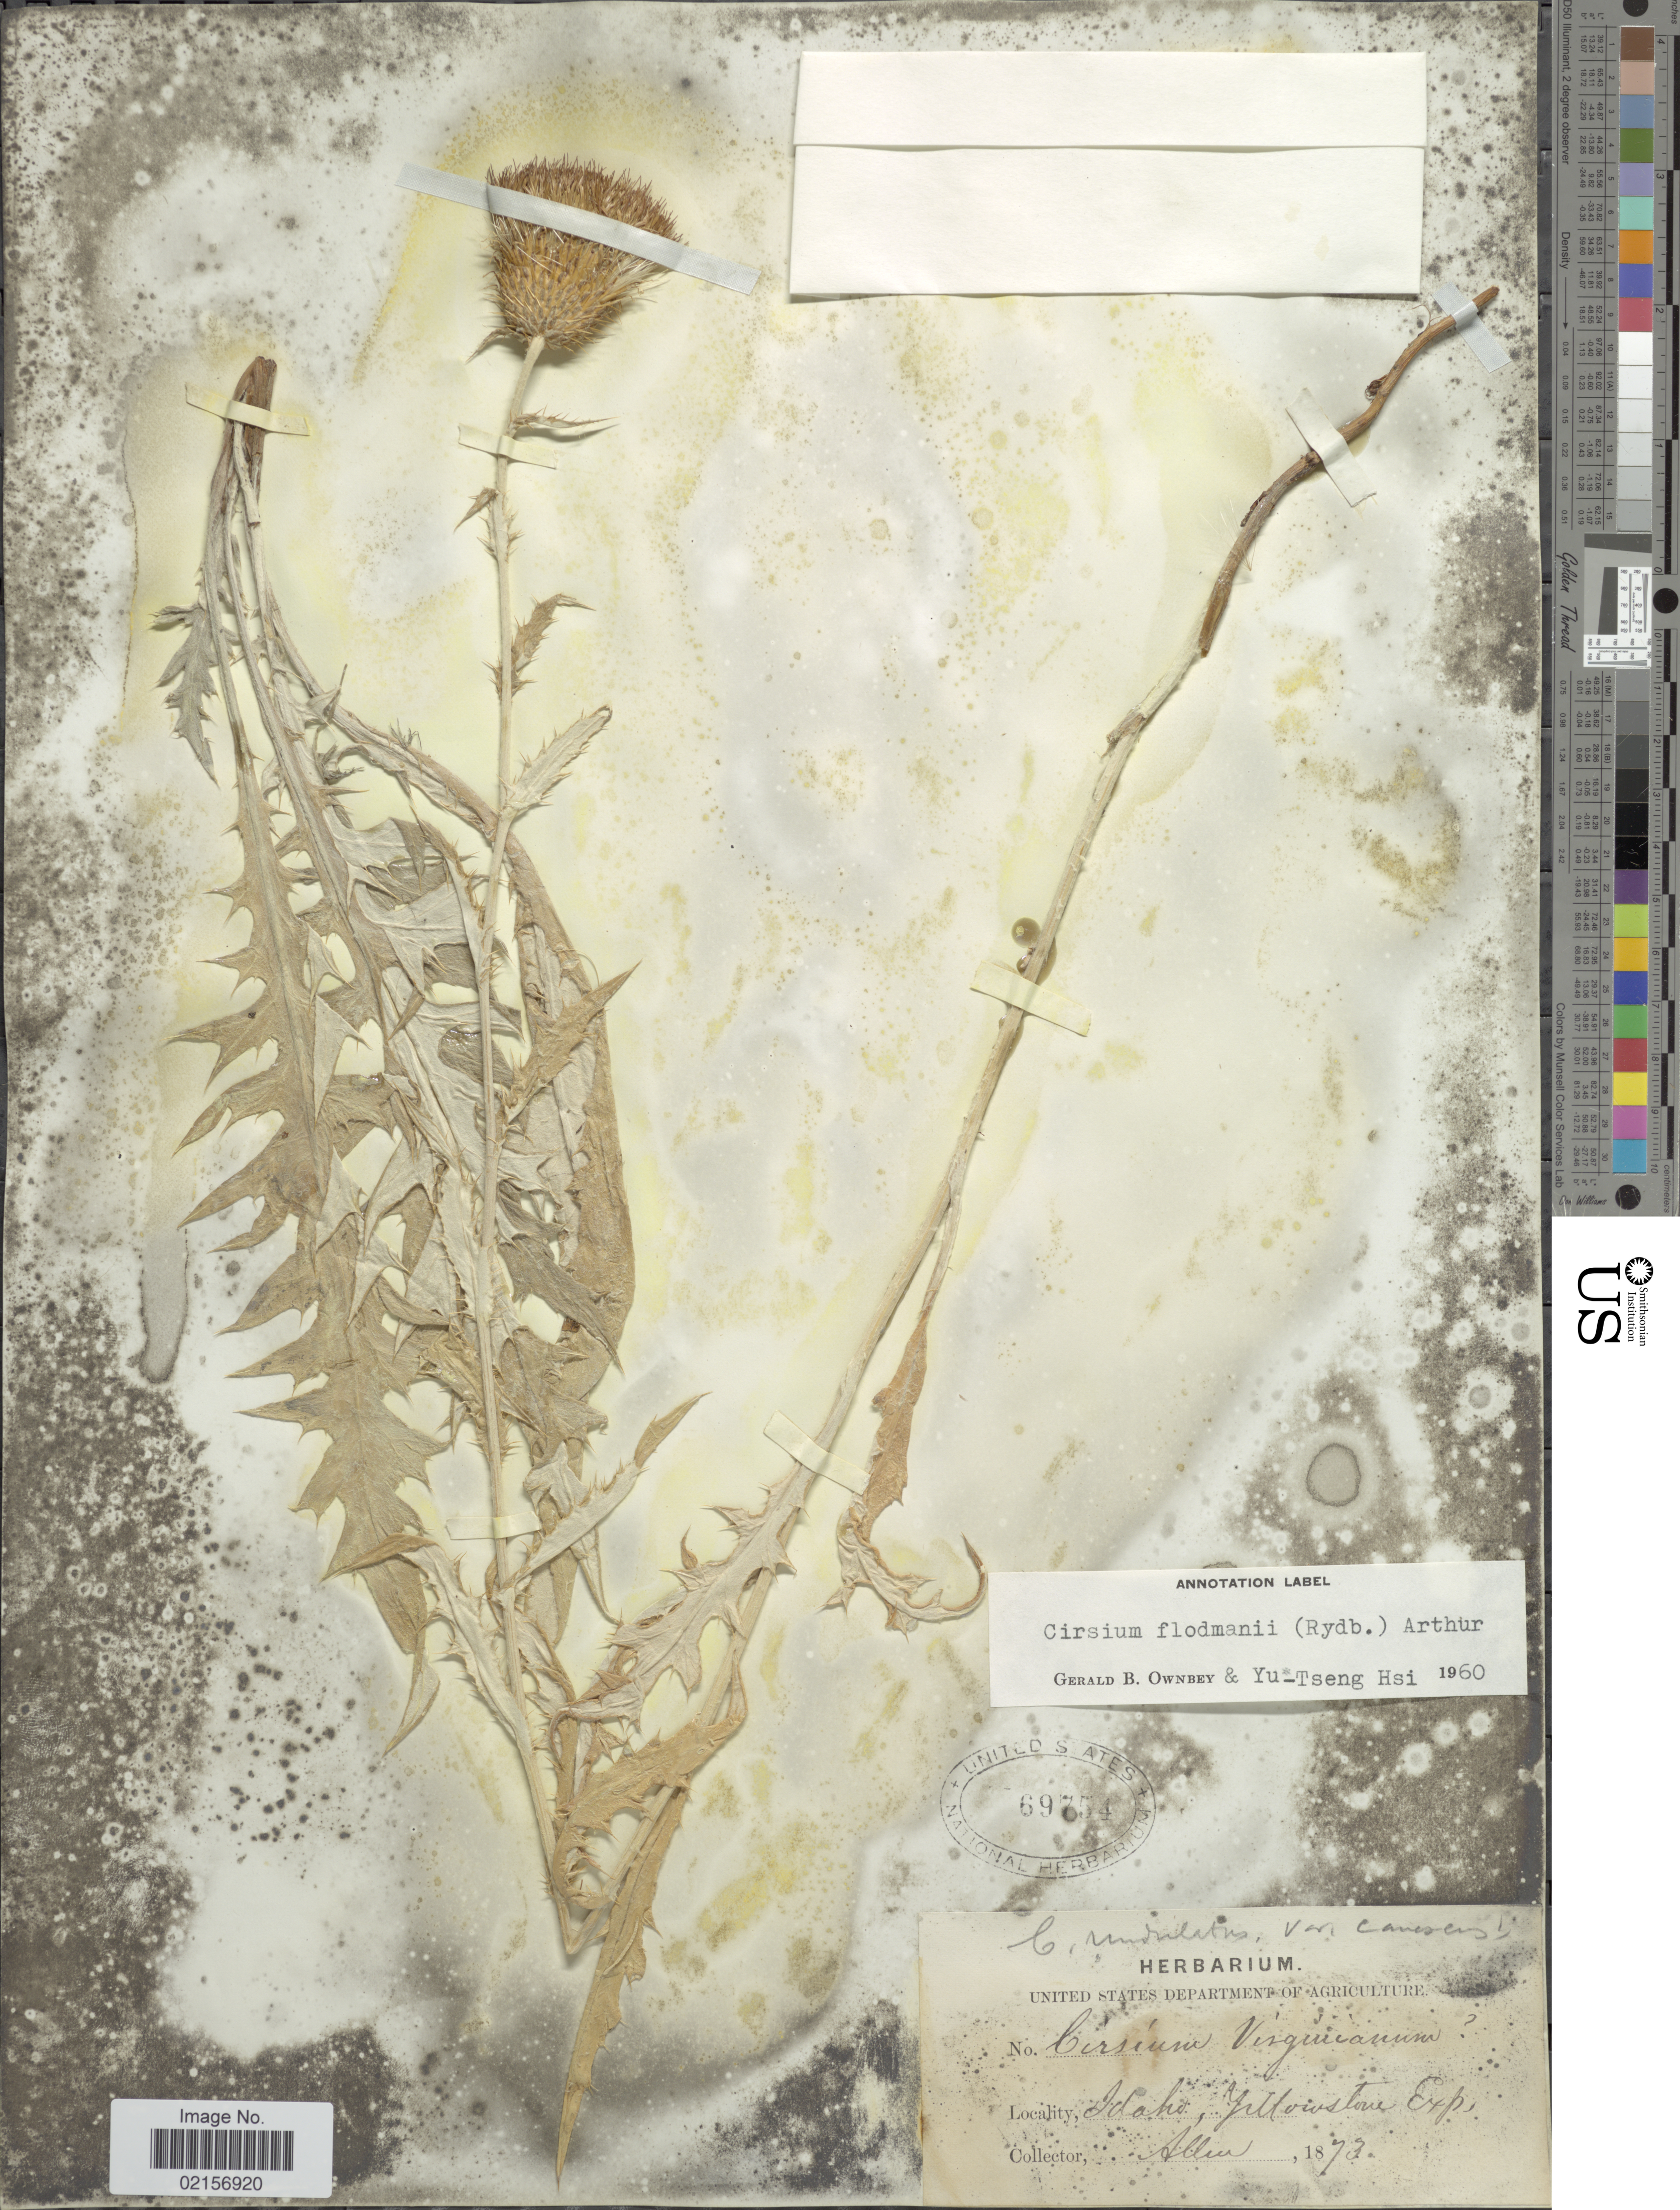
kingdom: Plantae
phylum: Tracheophyta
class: Magnoliopsida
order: Asterales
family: Asteraceae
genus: Cirsium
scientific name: Cirsium flodmanii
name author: (Rydb.) Arthur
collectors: -- Allen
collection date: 1873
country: United States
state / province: Idaho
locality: Yellowstone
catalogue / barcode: US 69754